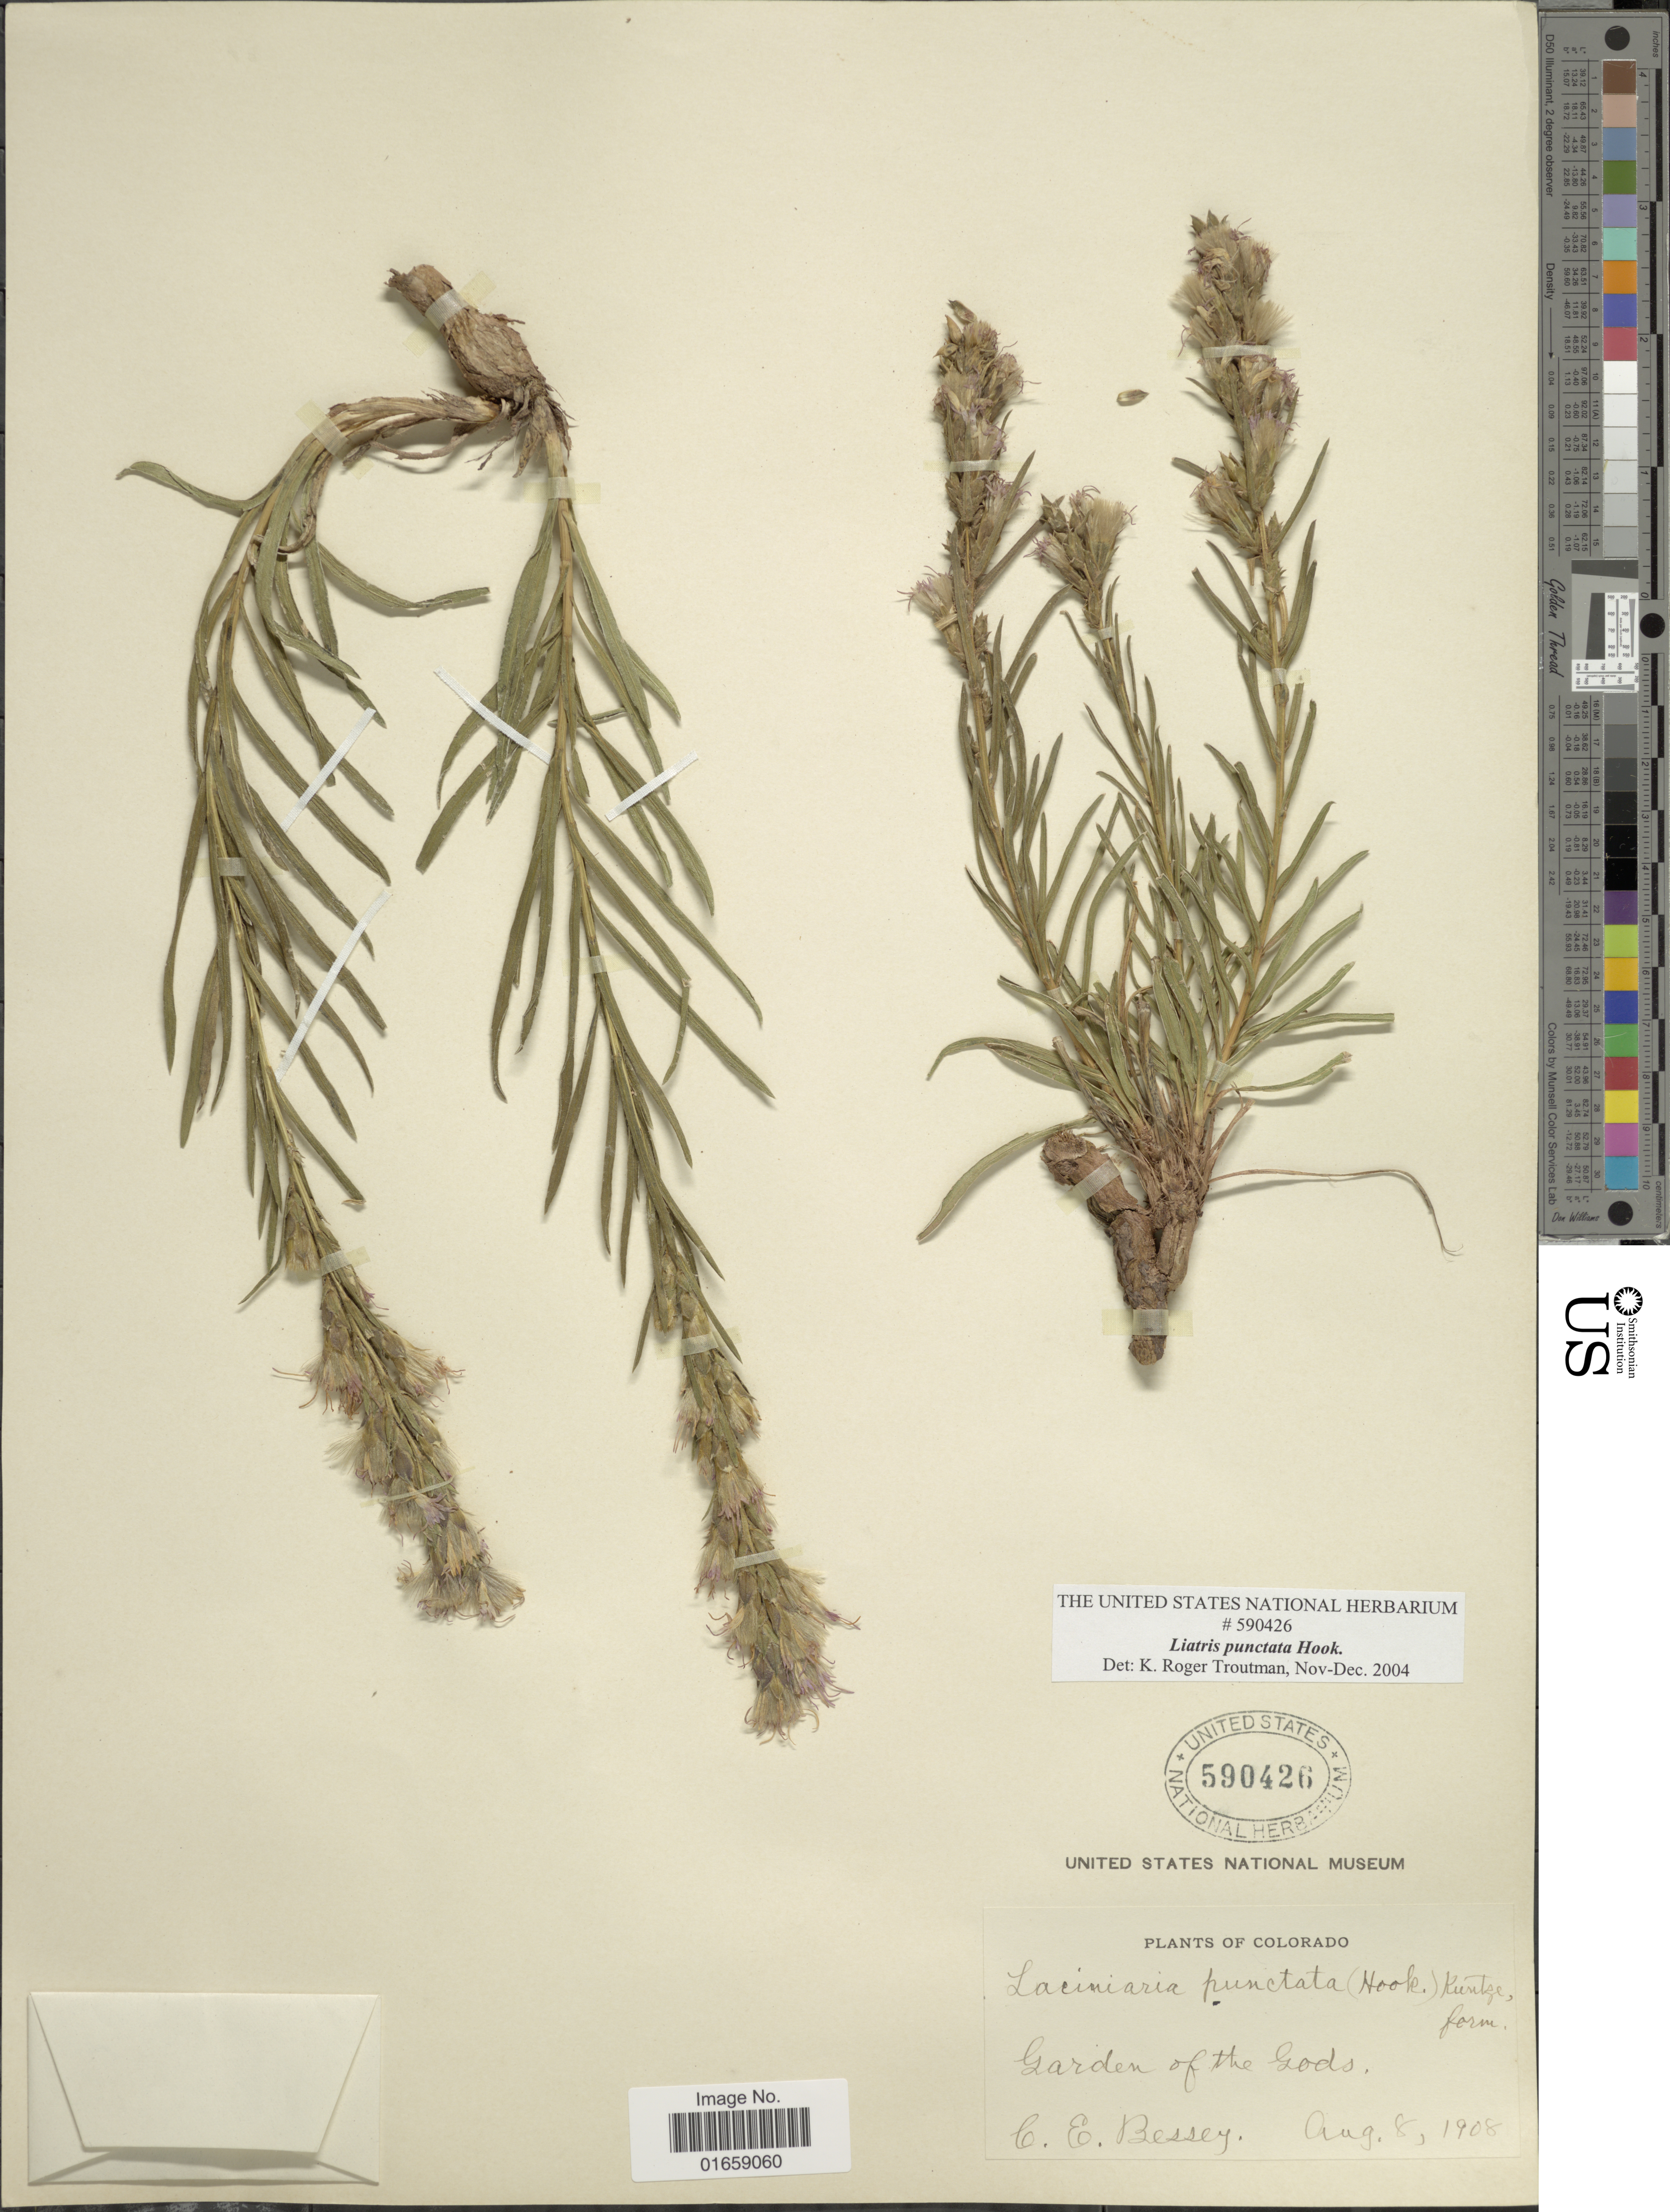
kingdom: Plantae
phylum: Tracheophyta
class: Magnoliopsida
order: Asterales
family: Asteraceae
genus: Liatris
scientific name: Liatris punctata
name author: Hook.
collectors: C. E. Bessey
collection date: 1908-08-08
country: United States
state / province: Colorado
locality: Garden of the Gods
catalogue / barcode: US 590426